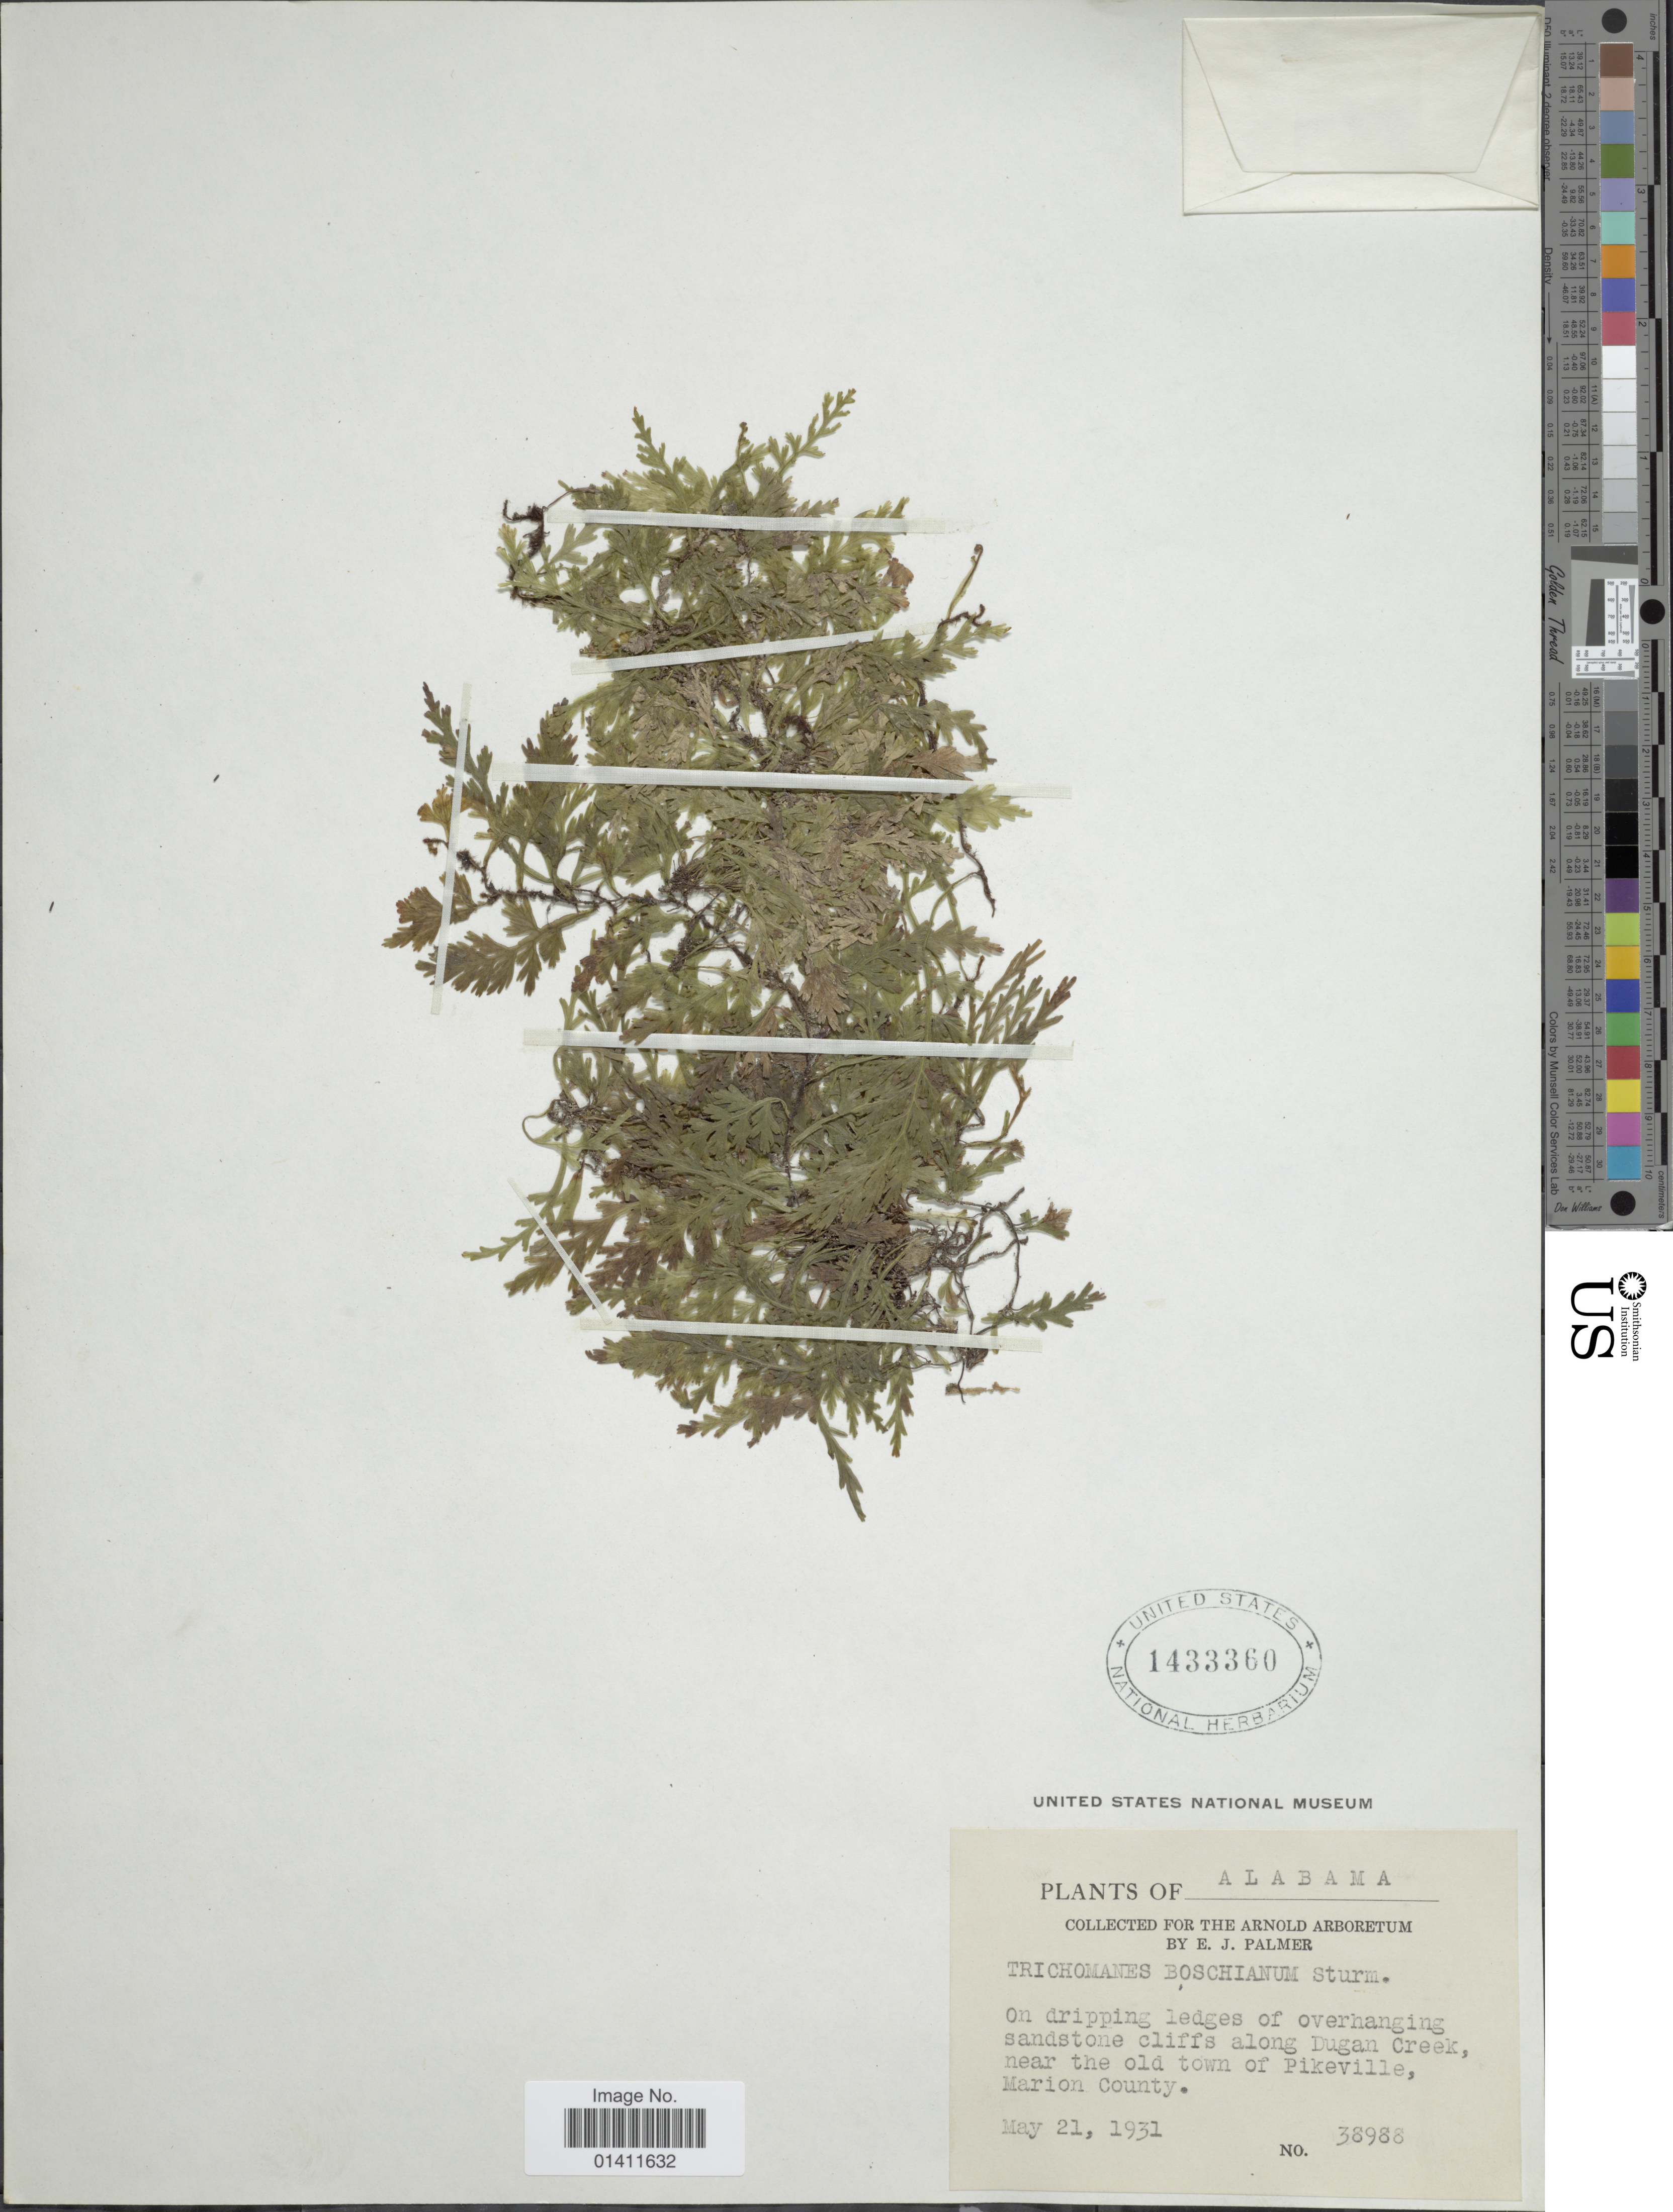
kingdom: Plantae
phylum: Tracheophyta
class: Polypodiopsida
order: Hymenophyllales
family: Hymenophyllaceae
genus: Vandenboschia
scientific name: Vandenboschia boschiana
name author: (J.W. Sturm ex Bosch) Ebihara & K. Iwats.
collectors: E. J. Palmer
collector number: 38988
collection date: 1931-05-21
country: United States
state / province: Alabama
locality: On dripping ledges of overhanging sandstone cliffs along Dugan Creek, near the old town of Pikeville, Marion County.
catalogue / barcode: US 1433360